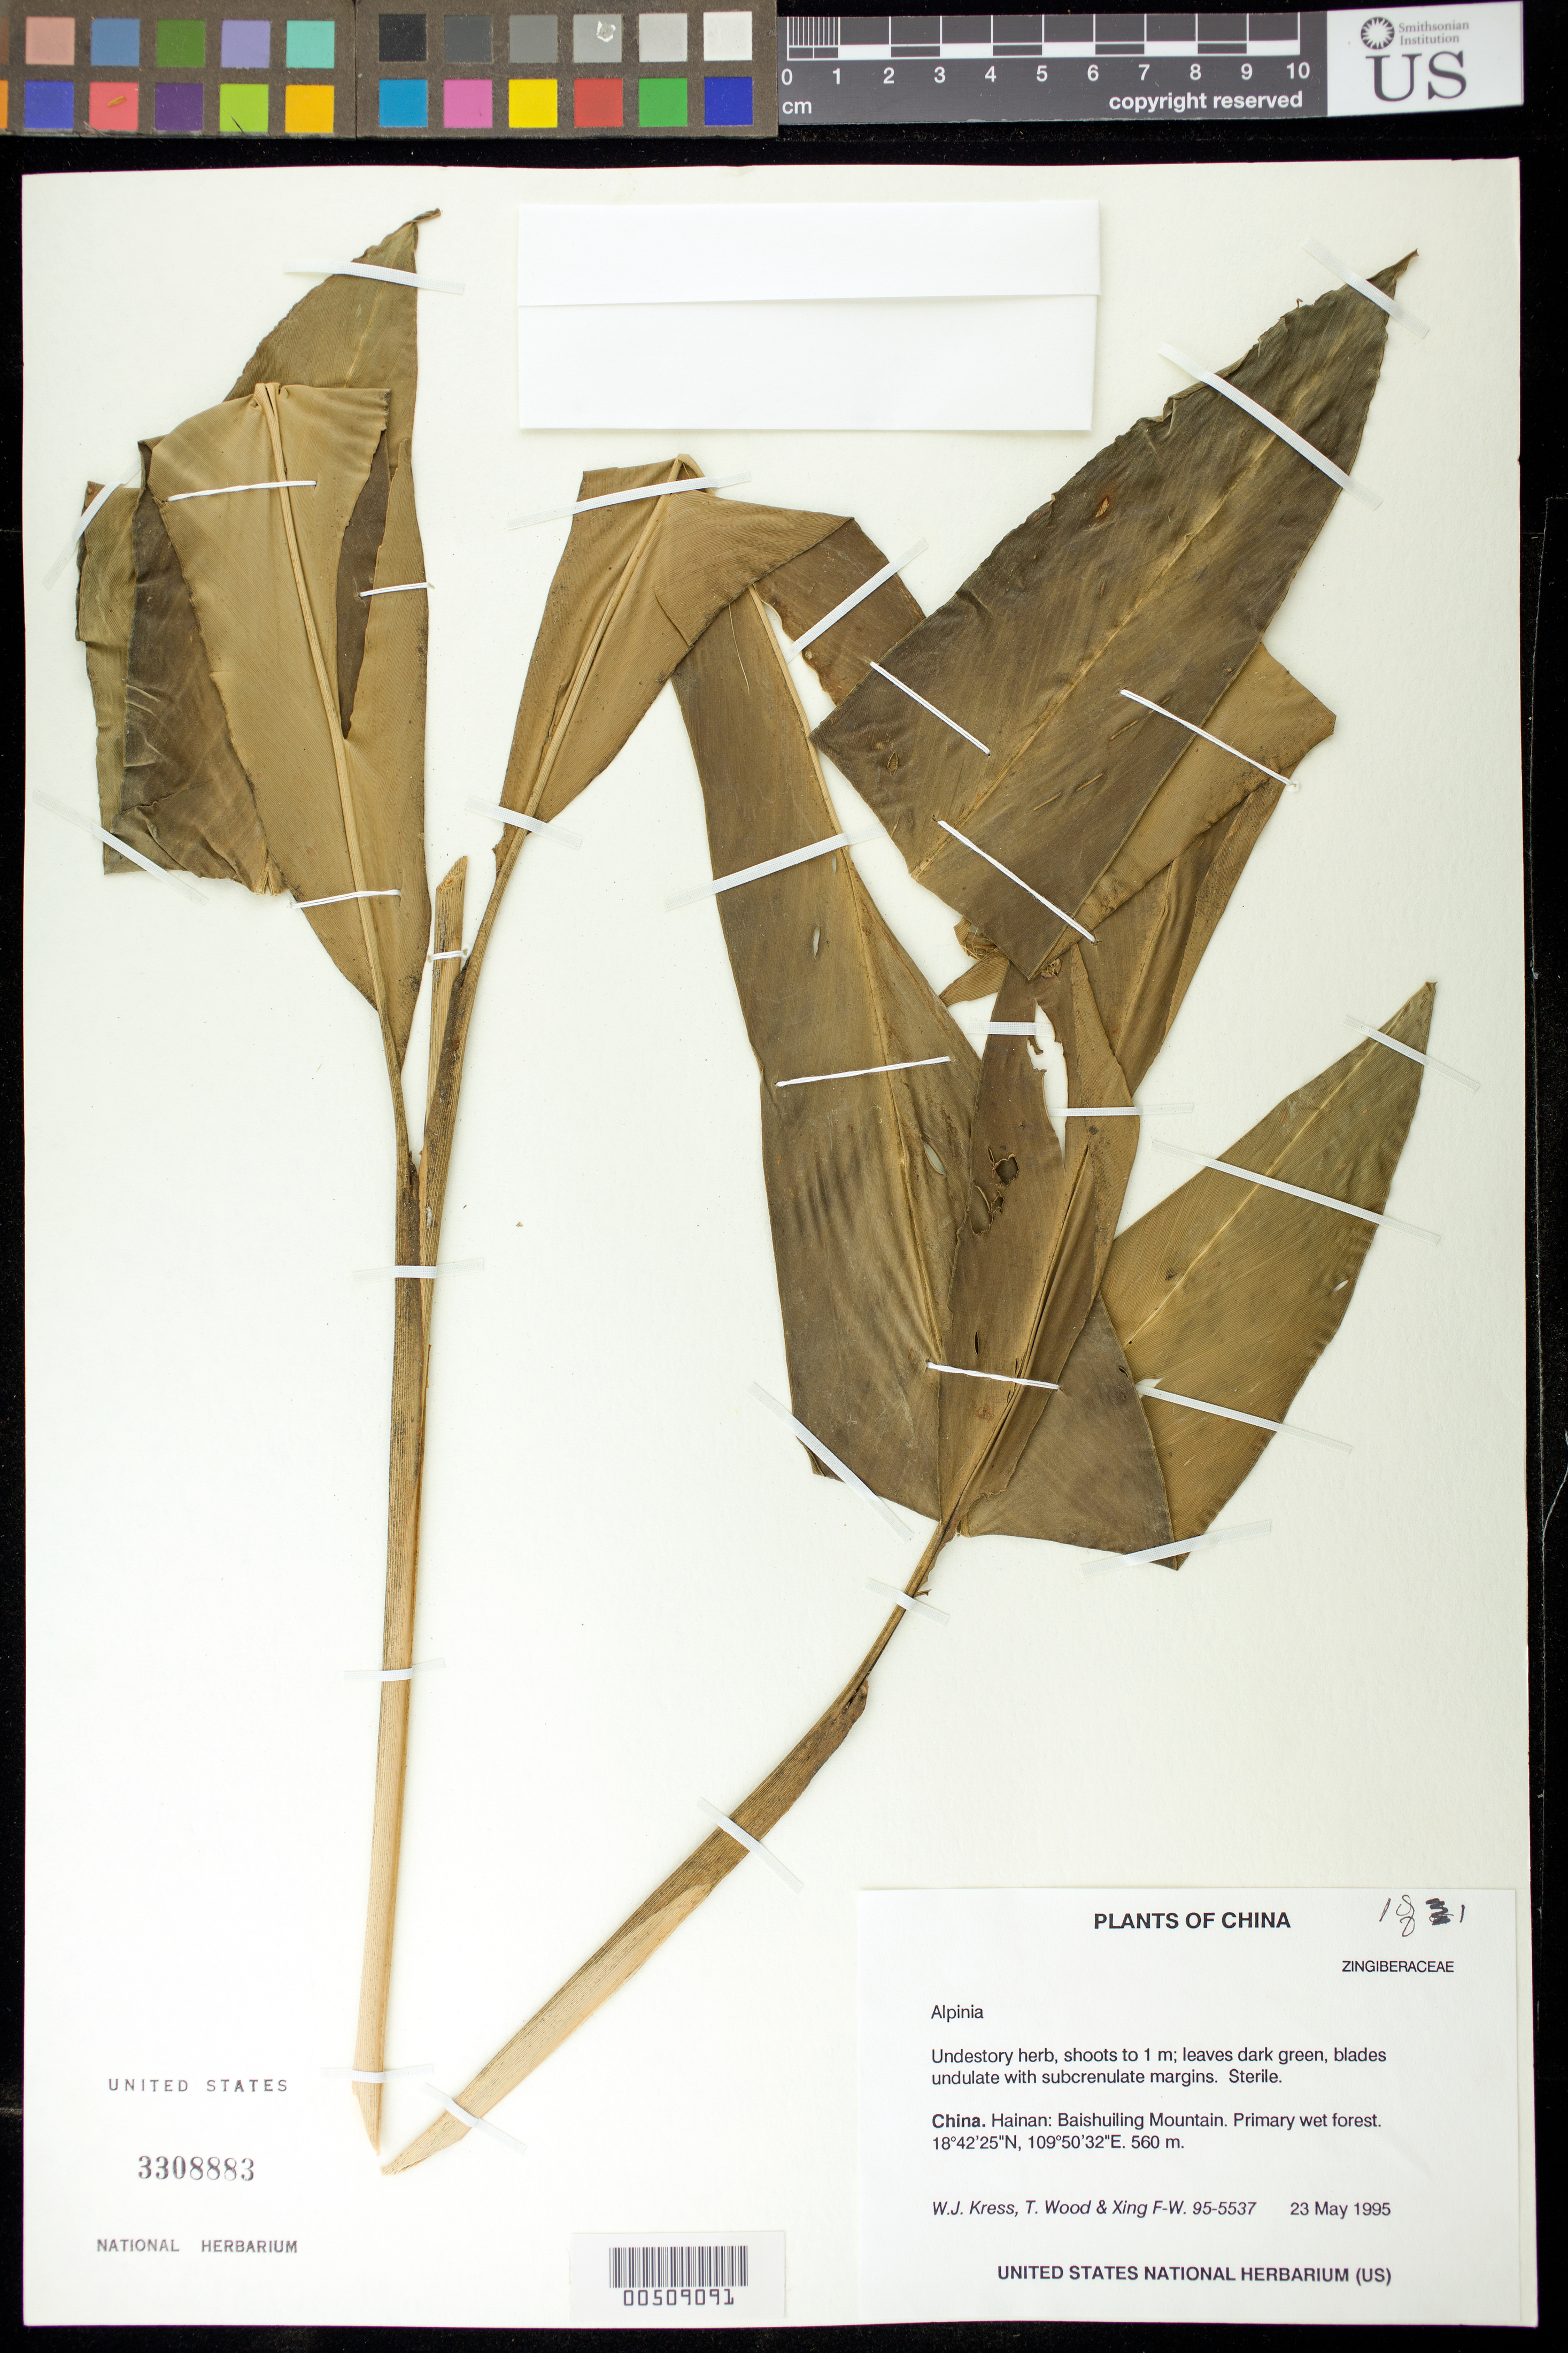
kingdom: Plantae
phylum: Tracheophyta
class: Liliopsida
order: Zingiberales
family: Zingiberaceae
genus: Alpinia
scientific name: Alpinia sp.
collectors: W. J. Kress, T. Wood & F. Xing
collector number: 95-5537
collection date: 1995-05-23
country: China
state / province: Hainan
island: Hainan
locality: Baishuiling Mountain. Primary wet forest.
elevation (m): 560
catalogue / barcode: US 3308883